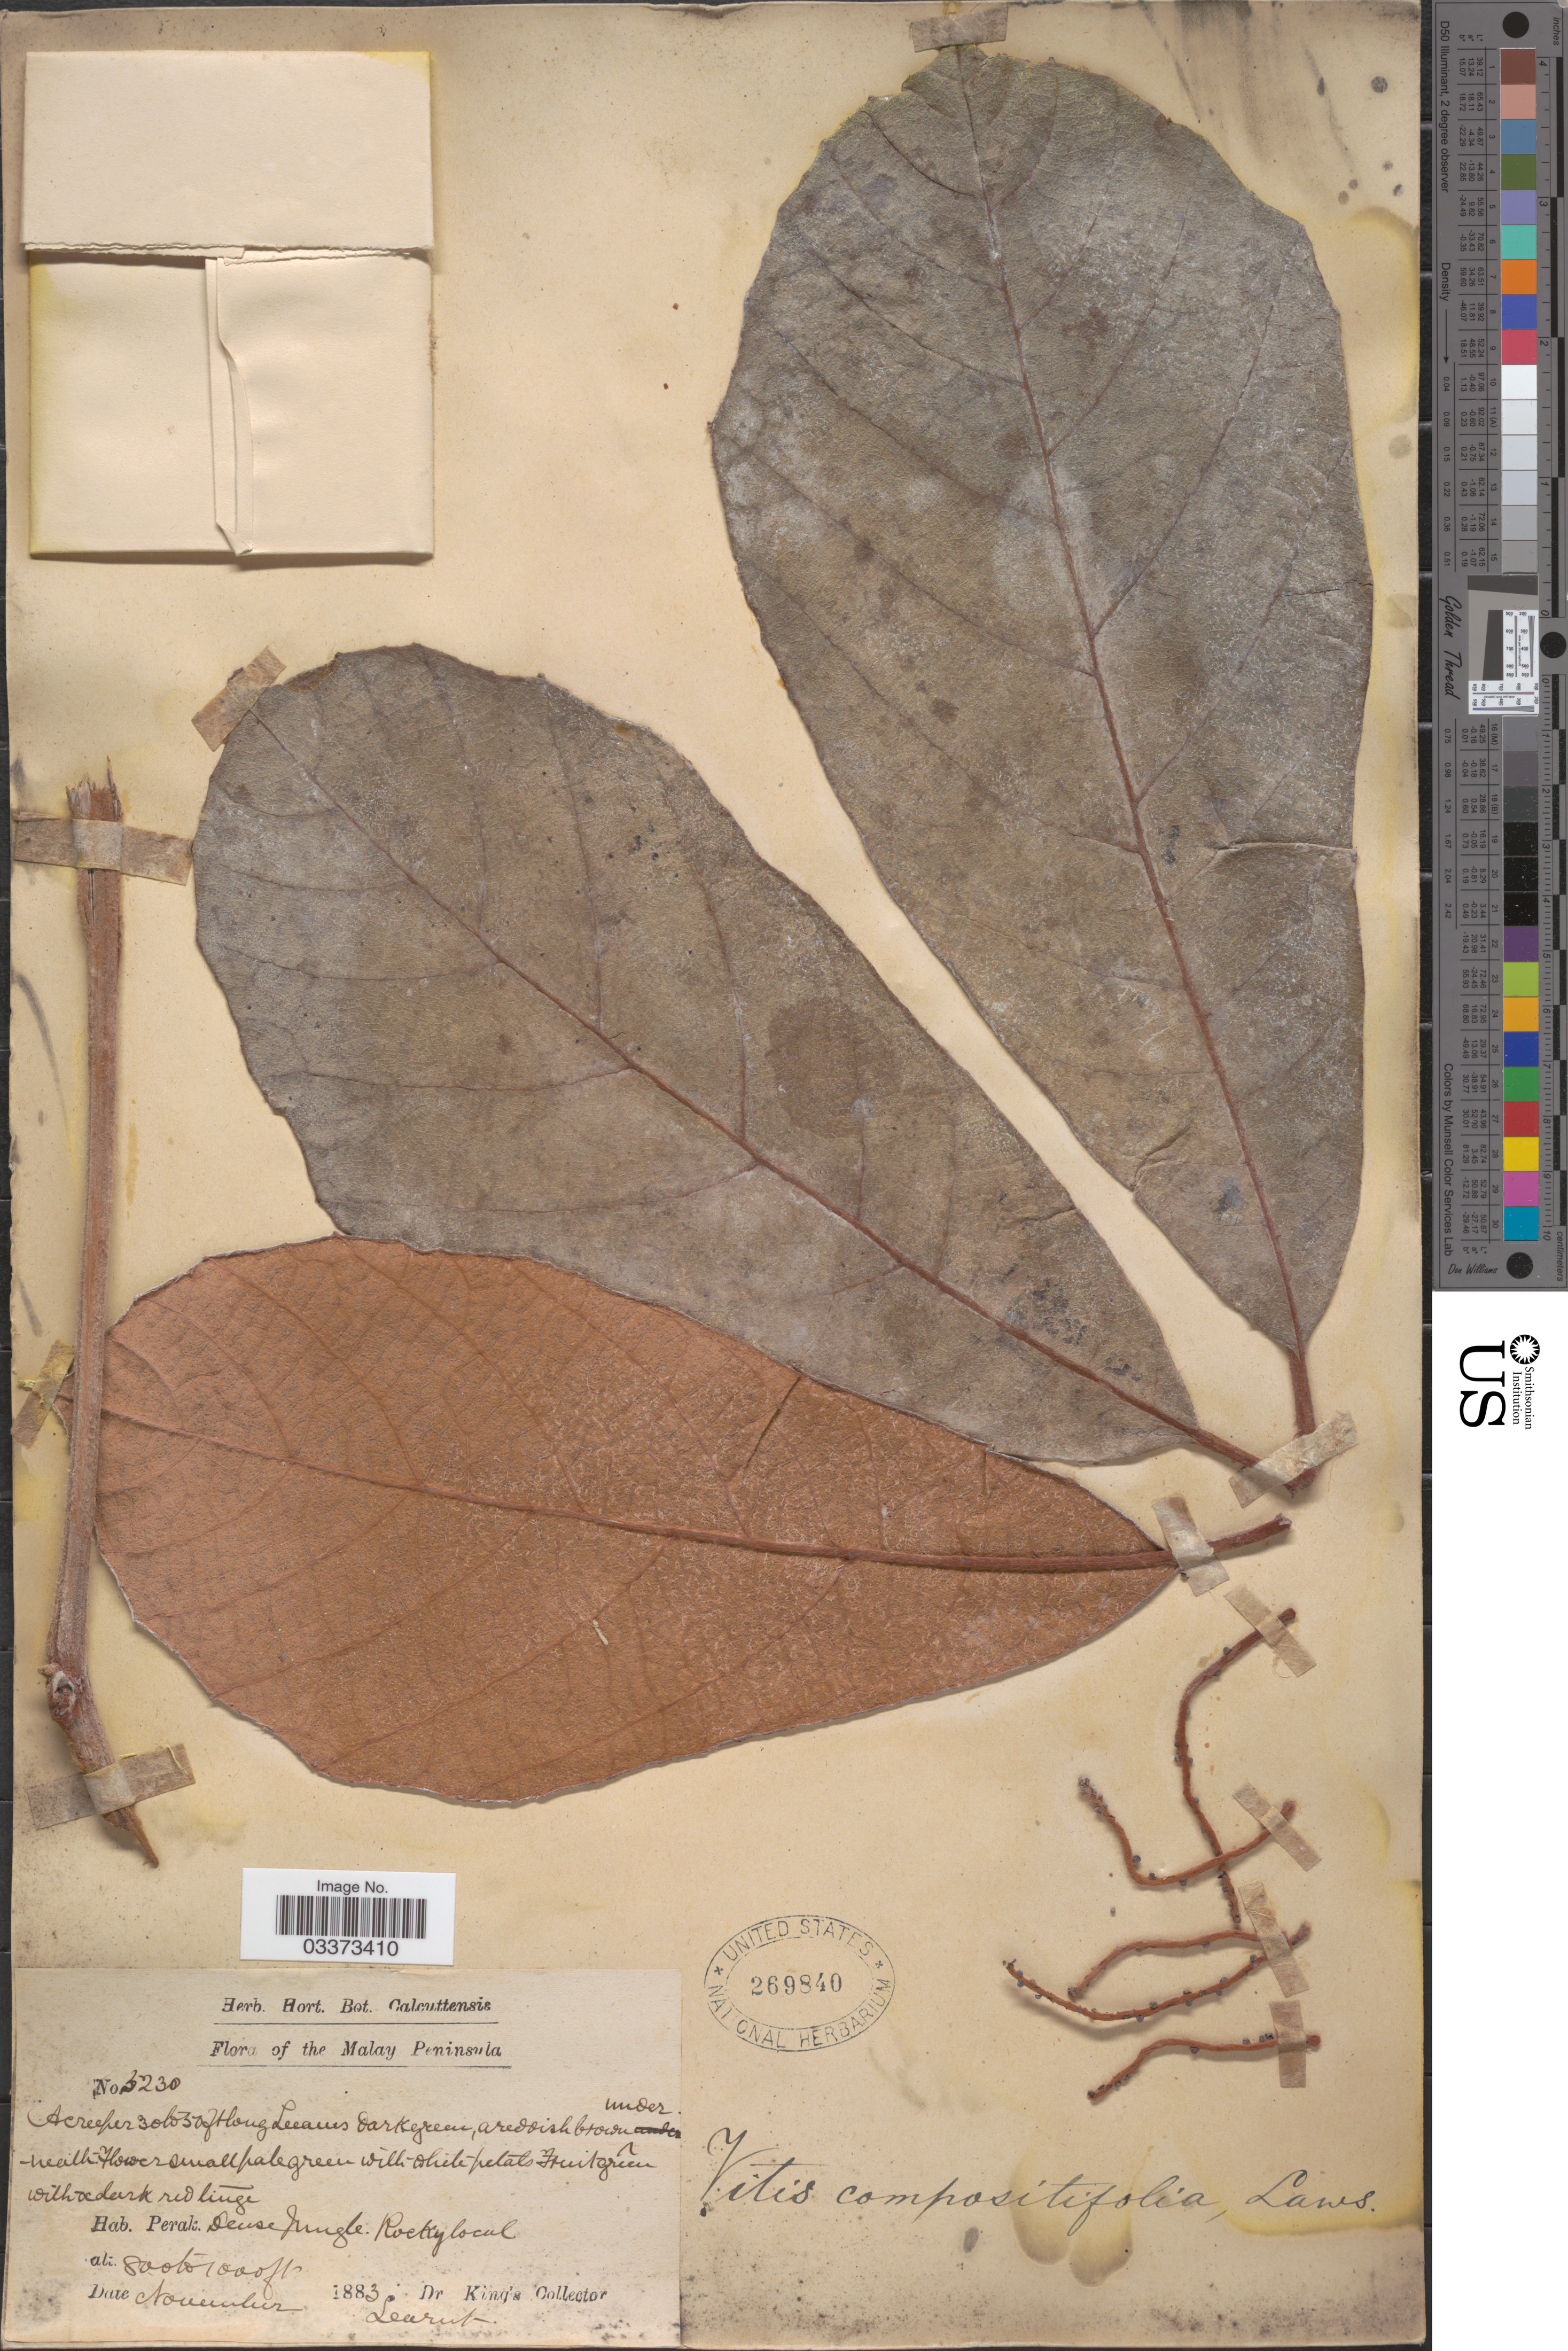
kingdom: Plantae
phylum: Tracheophyta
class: Magnoliopsida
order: Vitales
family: Vitaceae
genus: Ampelocissus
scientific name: Ampelocissus compositifolia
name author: (Wallich ex Laws.) Planch.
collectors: Dr. King's collector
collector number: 5230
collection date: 1883-11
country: Malaysia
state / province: Perak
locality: The Malay Peninsula.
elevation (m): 244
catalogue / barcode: US 269840